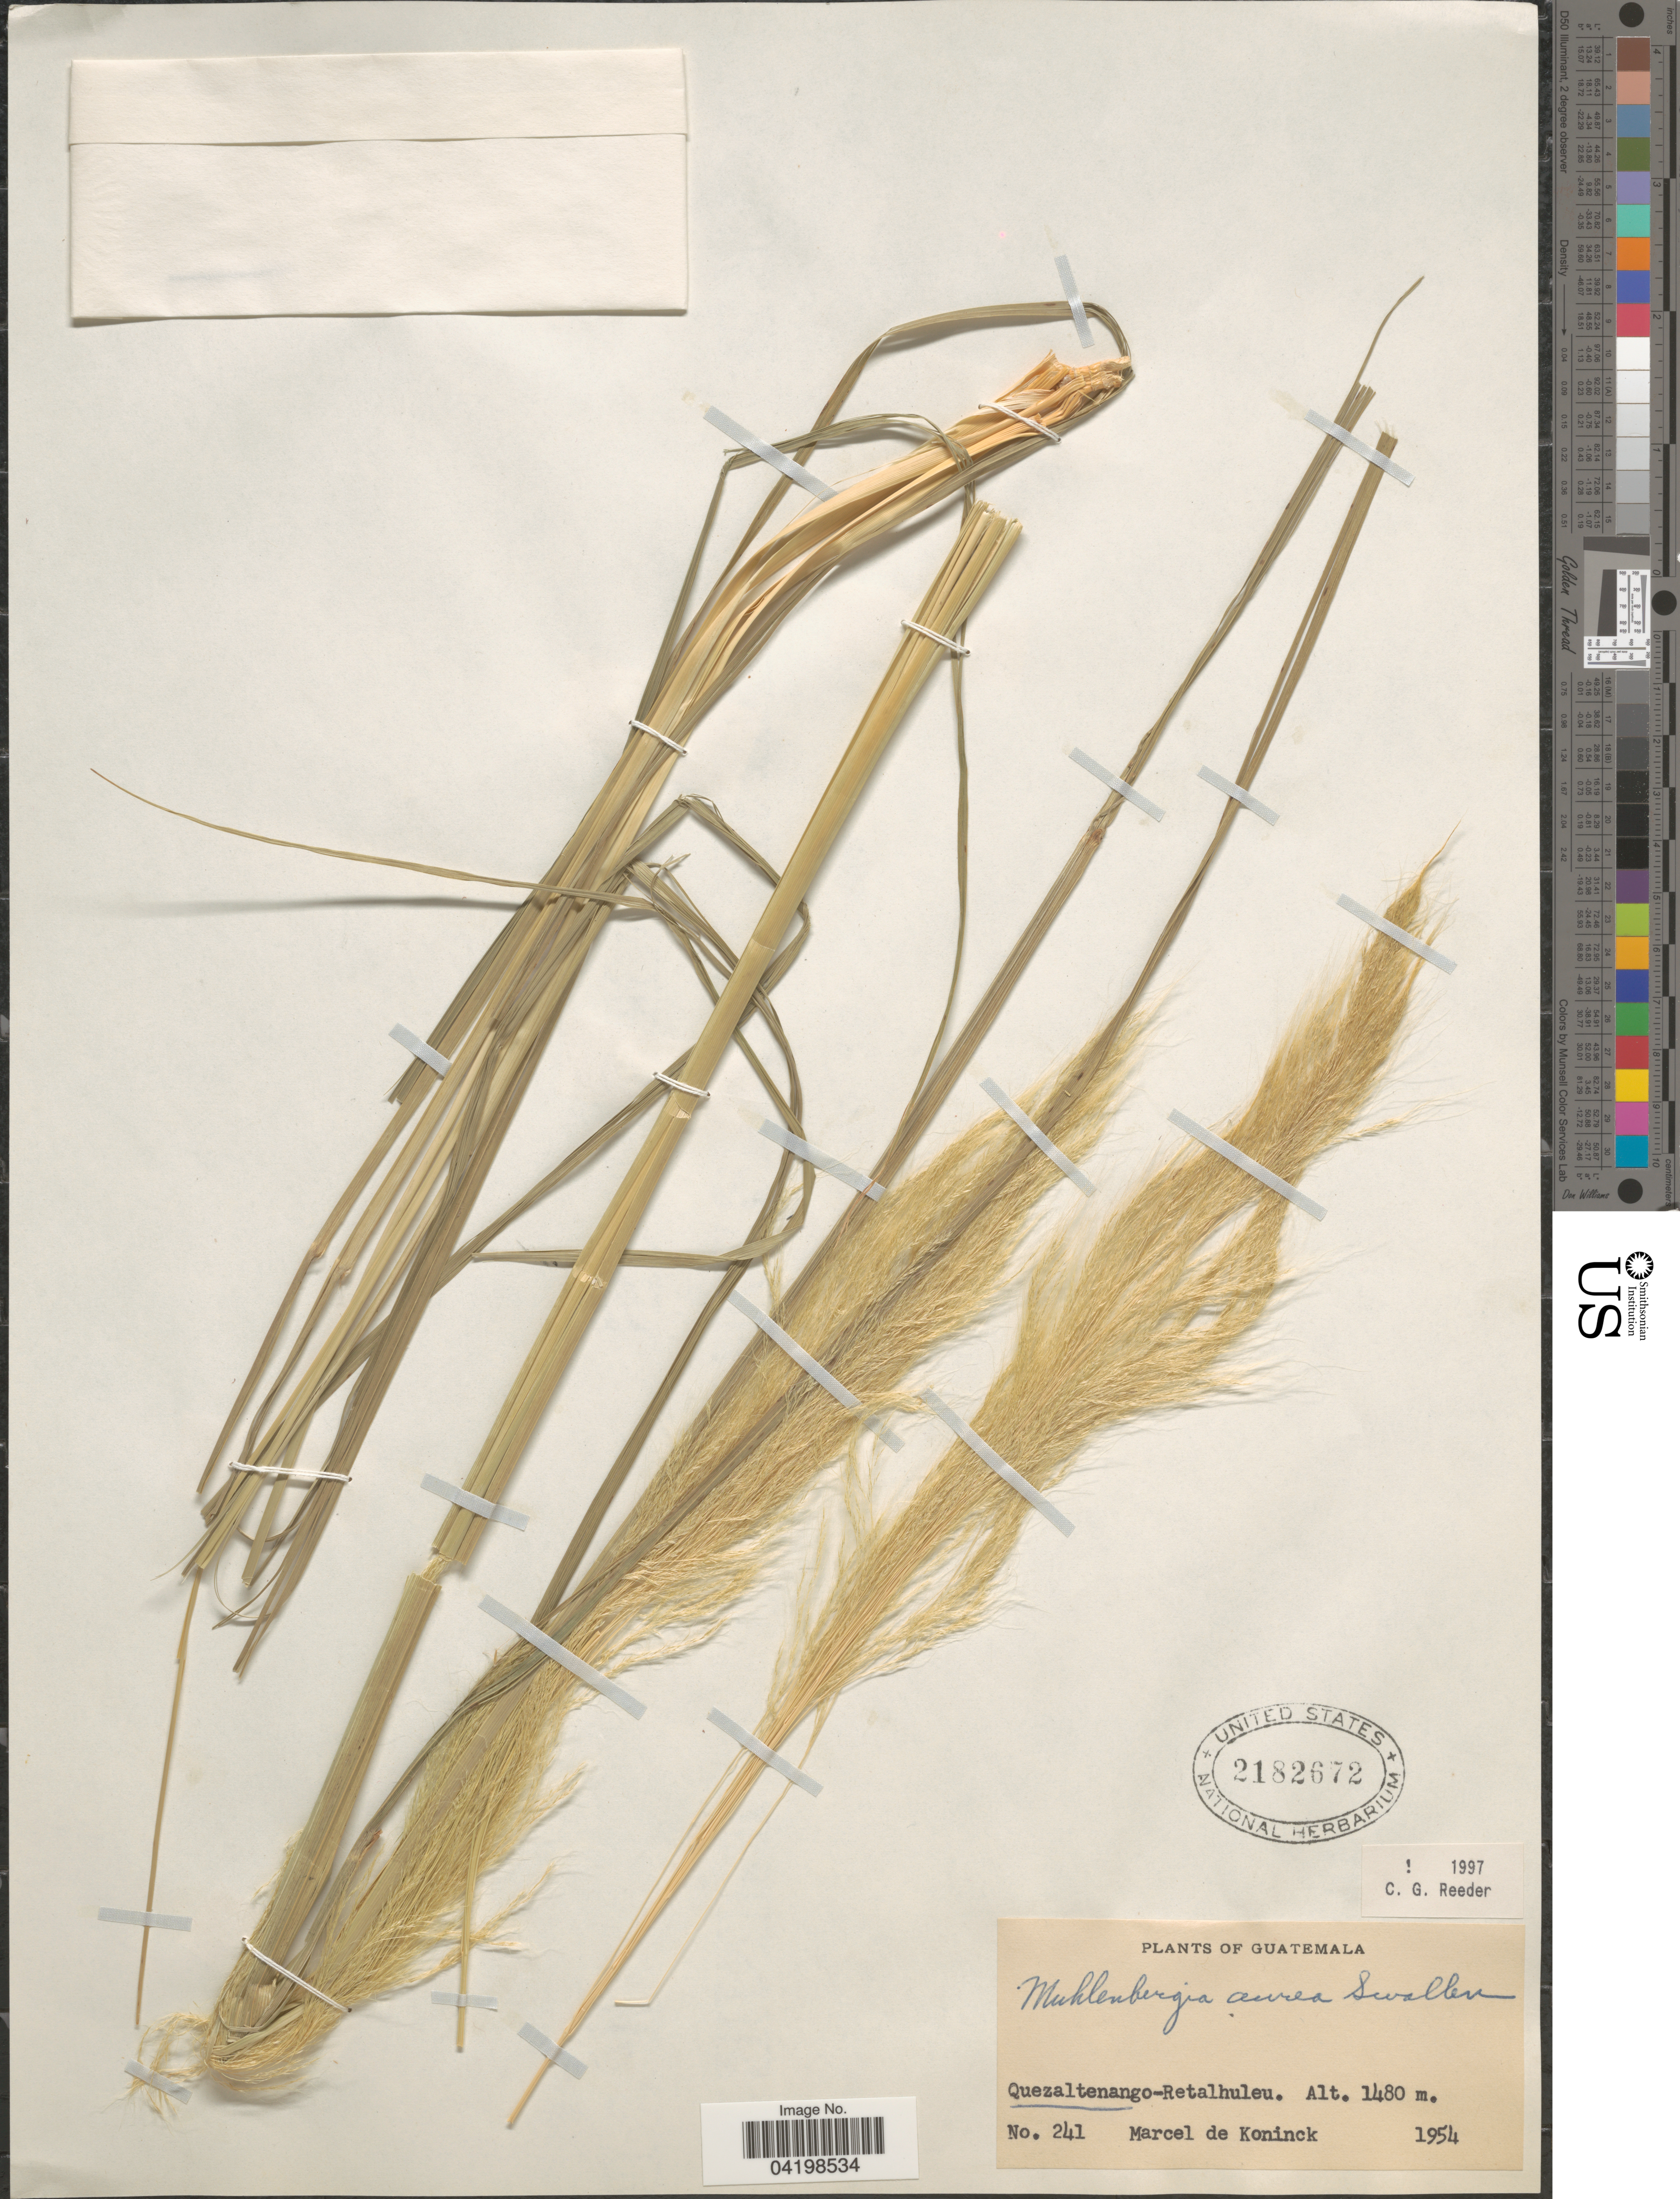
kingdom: Plantae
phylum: Tracheophyta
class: Liliopsida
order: Poales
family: Poaceae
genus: Muhlenbergia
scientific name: Muhlenbergia aurea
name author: Swallen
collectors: M. Koninck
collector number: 241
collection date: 1954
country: Guatemala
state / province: Quetzaltenango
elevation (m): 1480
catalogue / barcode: US 2182672